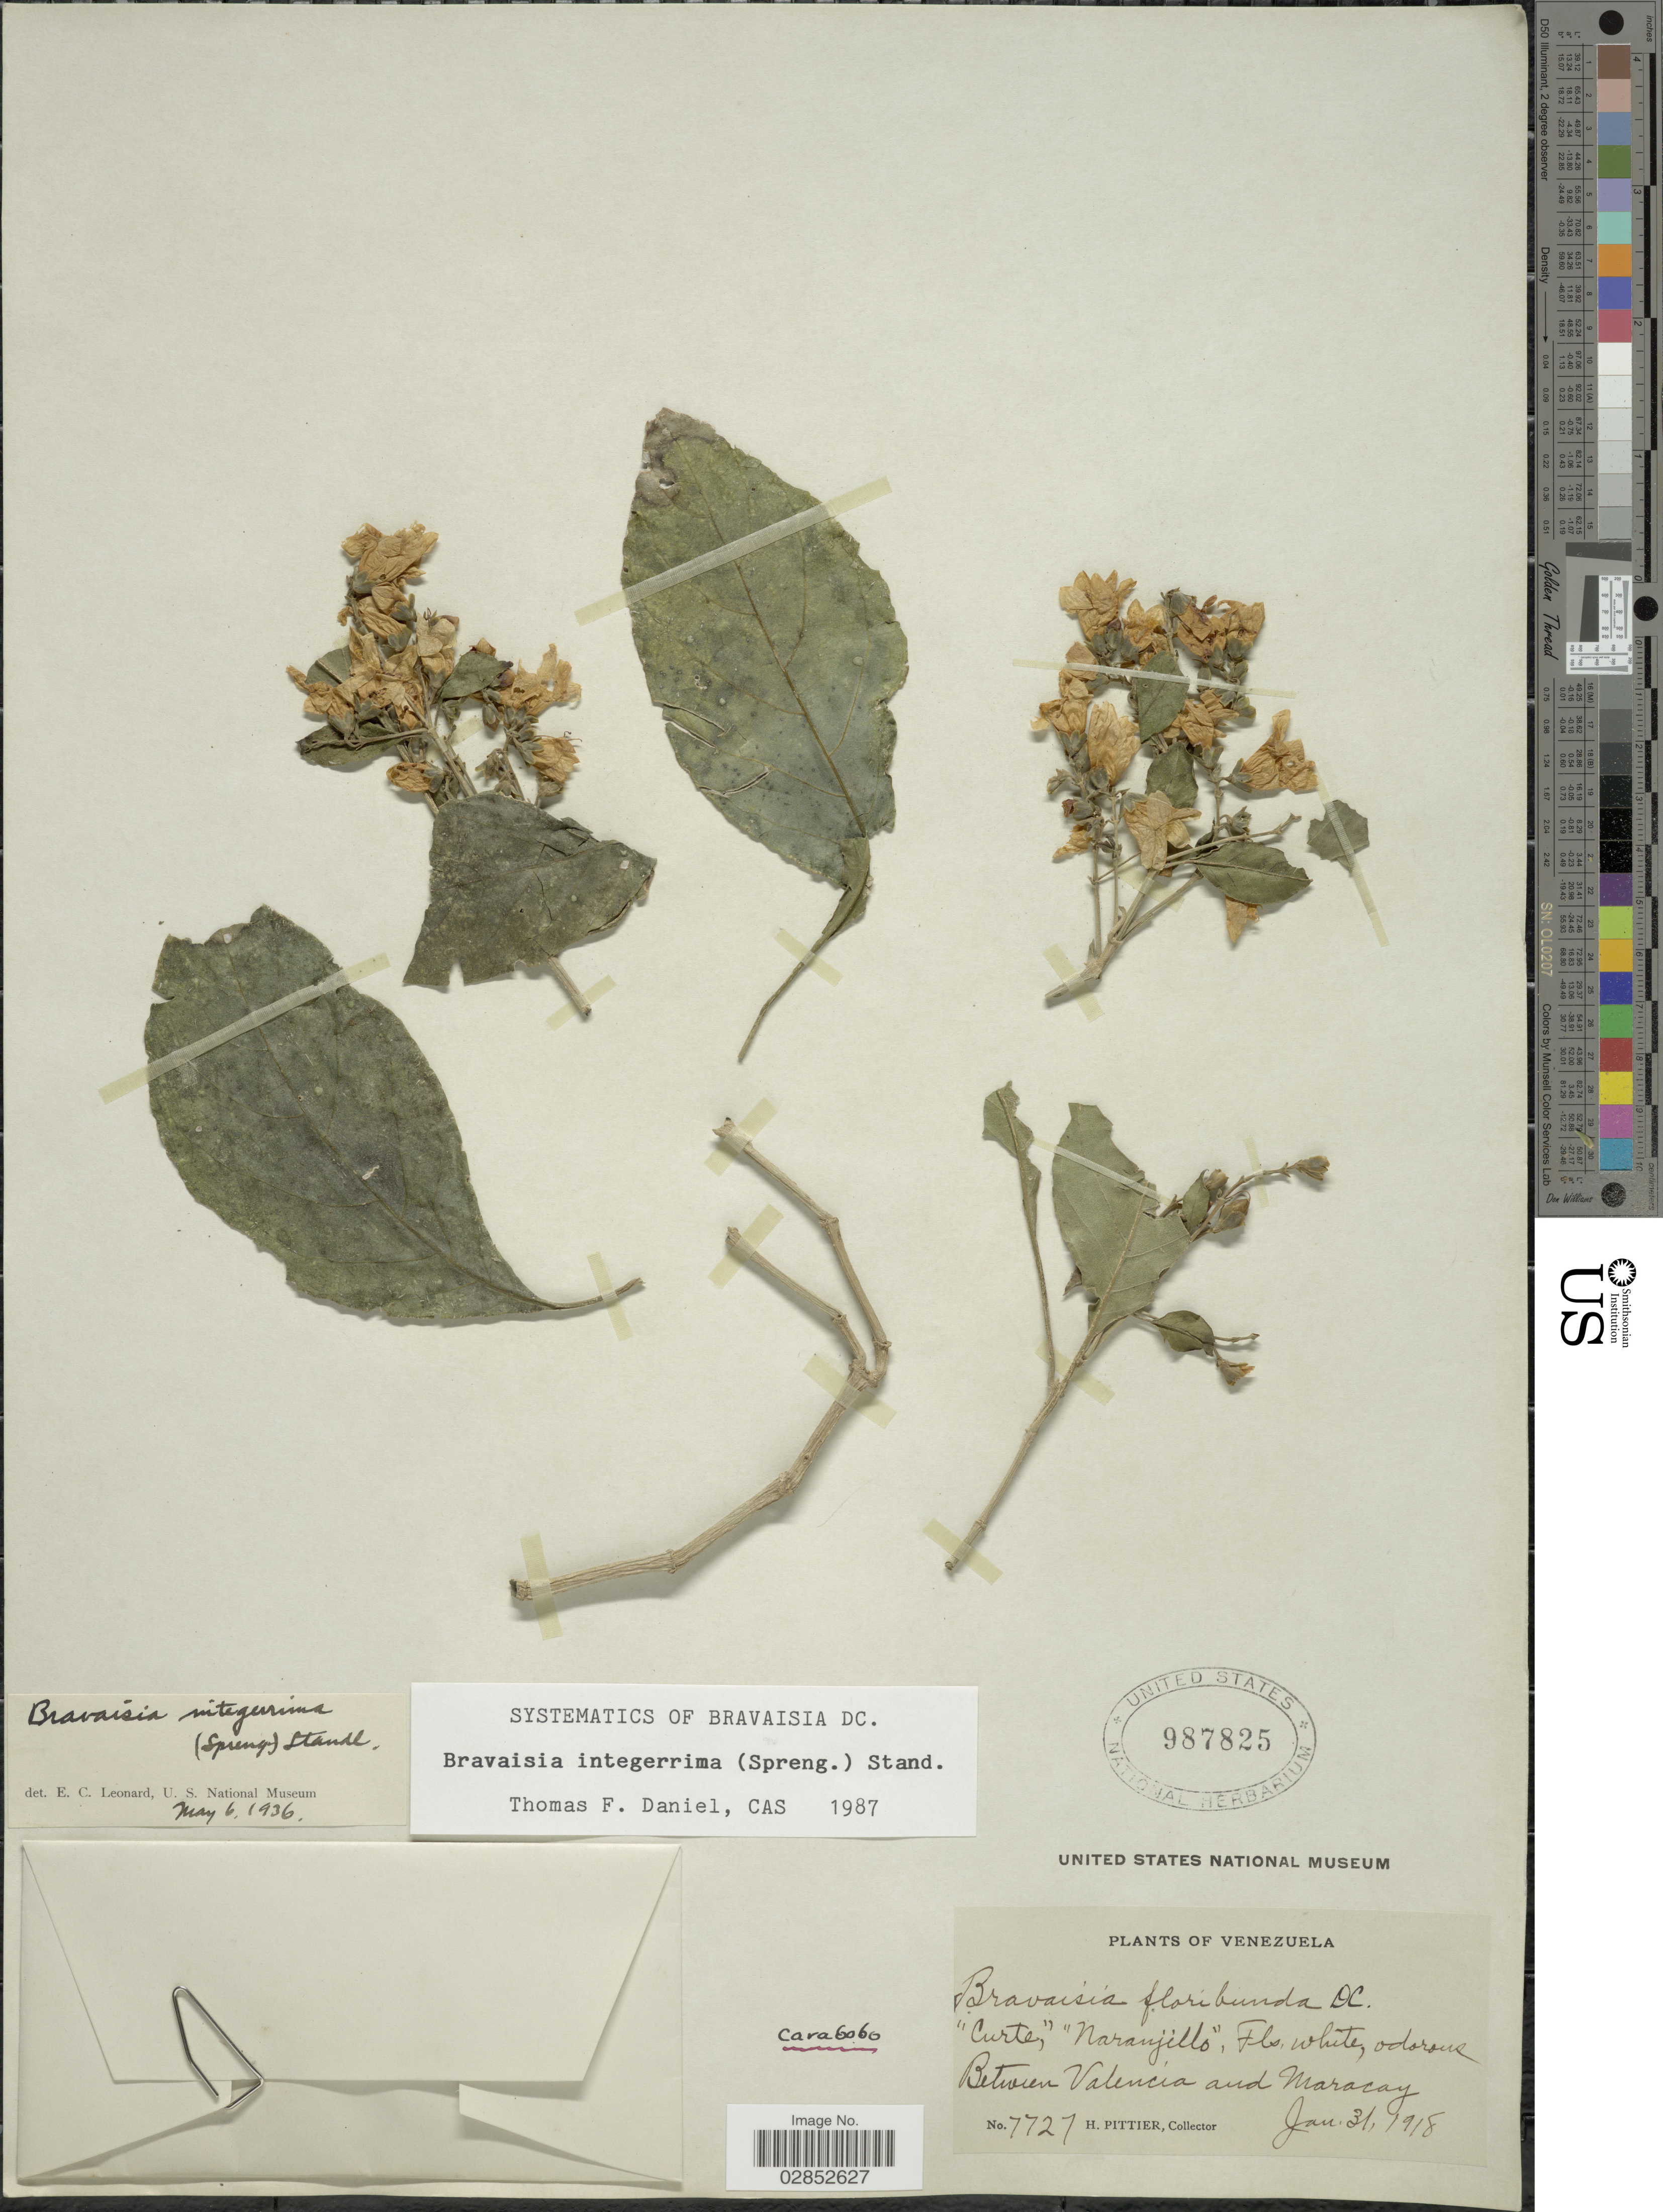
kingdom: Plantae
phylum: Tracheophyta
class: Magnoliopsida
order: Lamiales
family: Acanthaceae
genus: Bravaisia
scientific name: Bravaisia integerrima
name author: (Spreng.) Standl.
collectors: H. F. Pittier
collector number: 7727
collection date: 1918-01-31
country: Venezuela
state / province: Carabobo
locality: Between Valencia and Maracay.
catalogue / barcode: US 987825